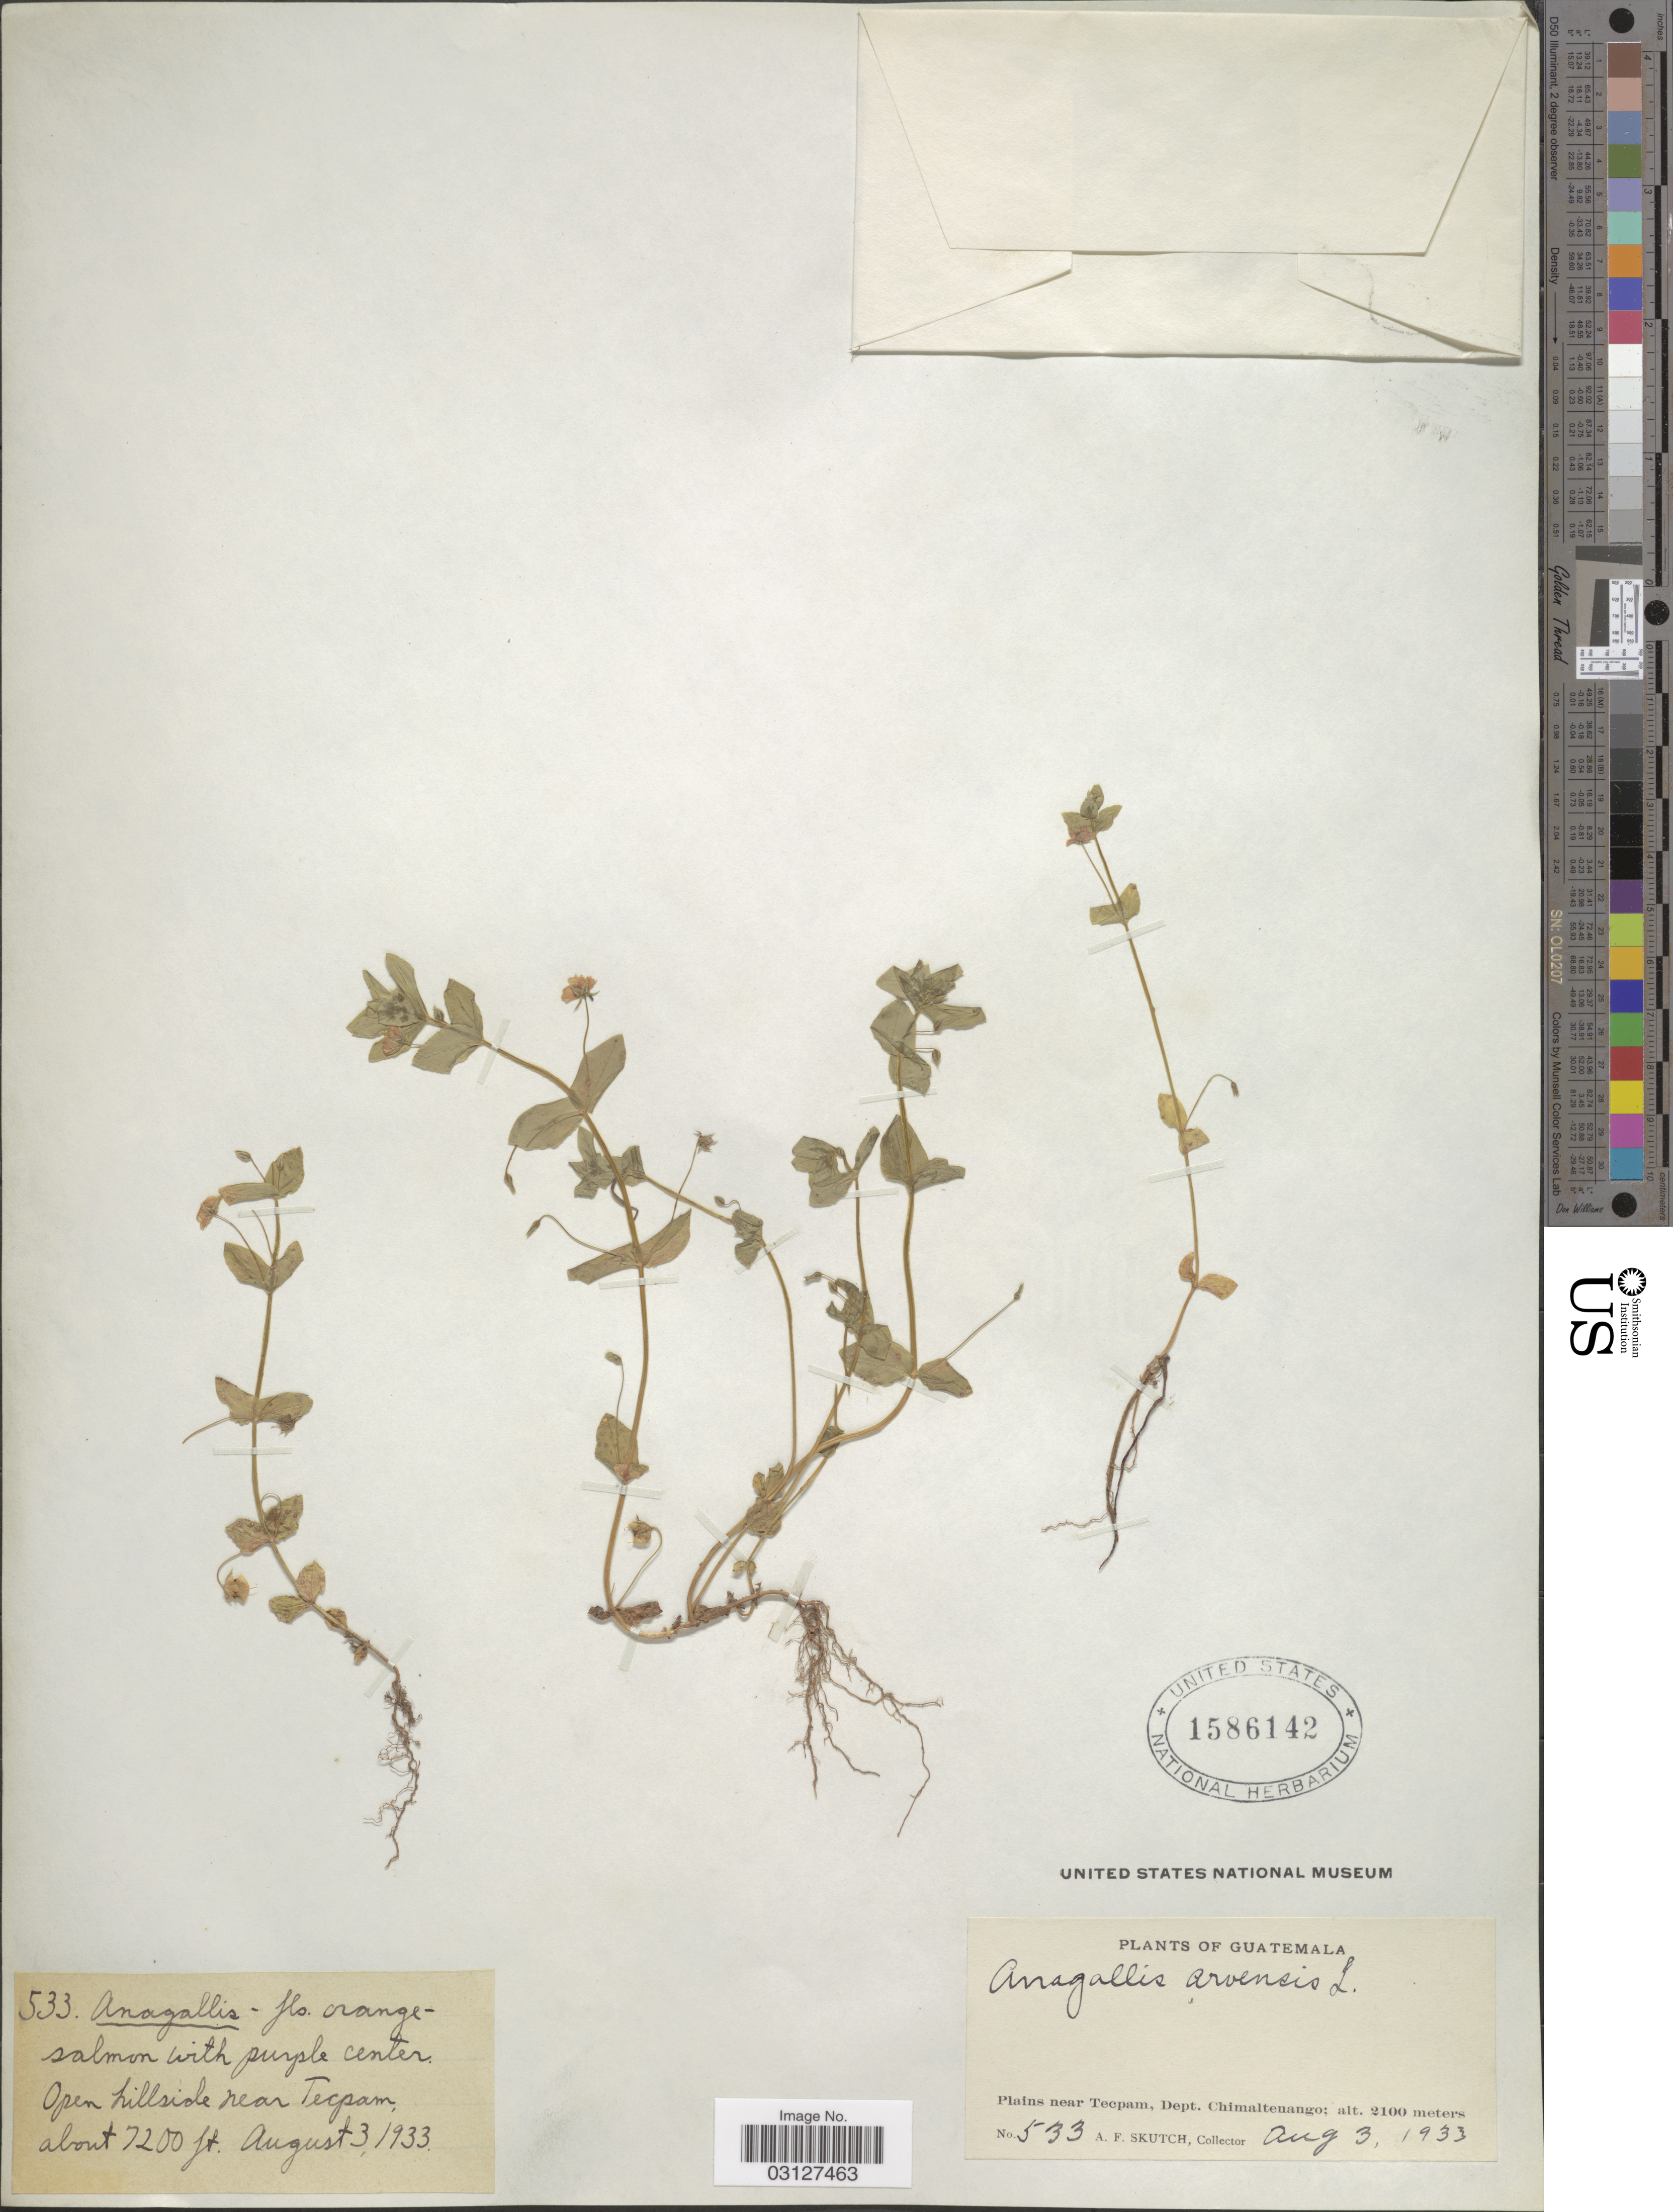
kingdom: Plantae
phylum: Tracheophyta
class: Magnoliopsida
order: Ericales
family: Primulaceae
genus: Anagallis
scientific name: Anagallis arvensis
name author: L.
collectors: A. F. Skutch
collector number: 533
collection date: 1933-08-03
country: Guatemala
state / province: Chimaltenango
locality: Plains near Tecpam, Dept. Chimaltenango.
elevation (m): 2100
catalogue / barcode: US 1586142